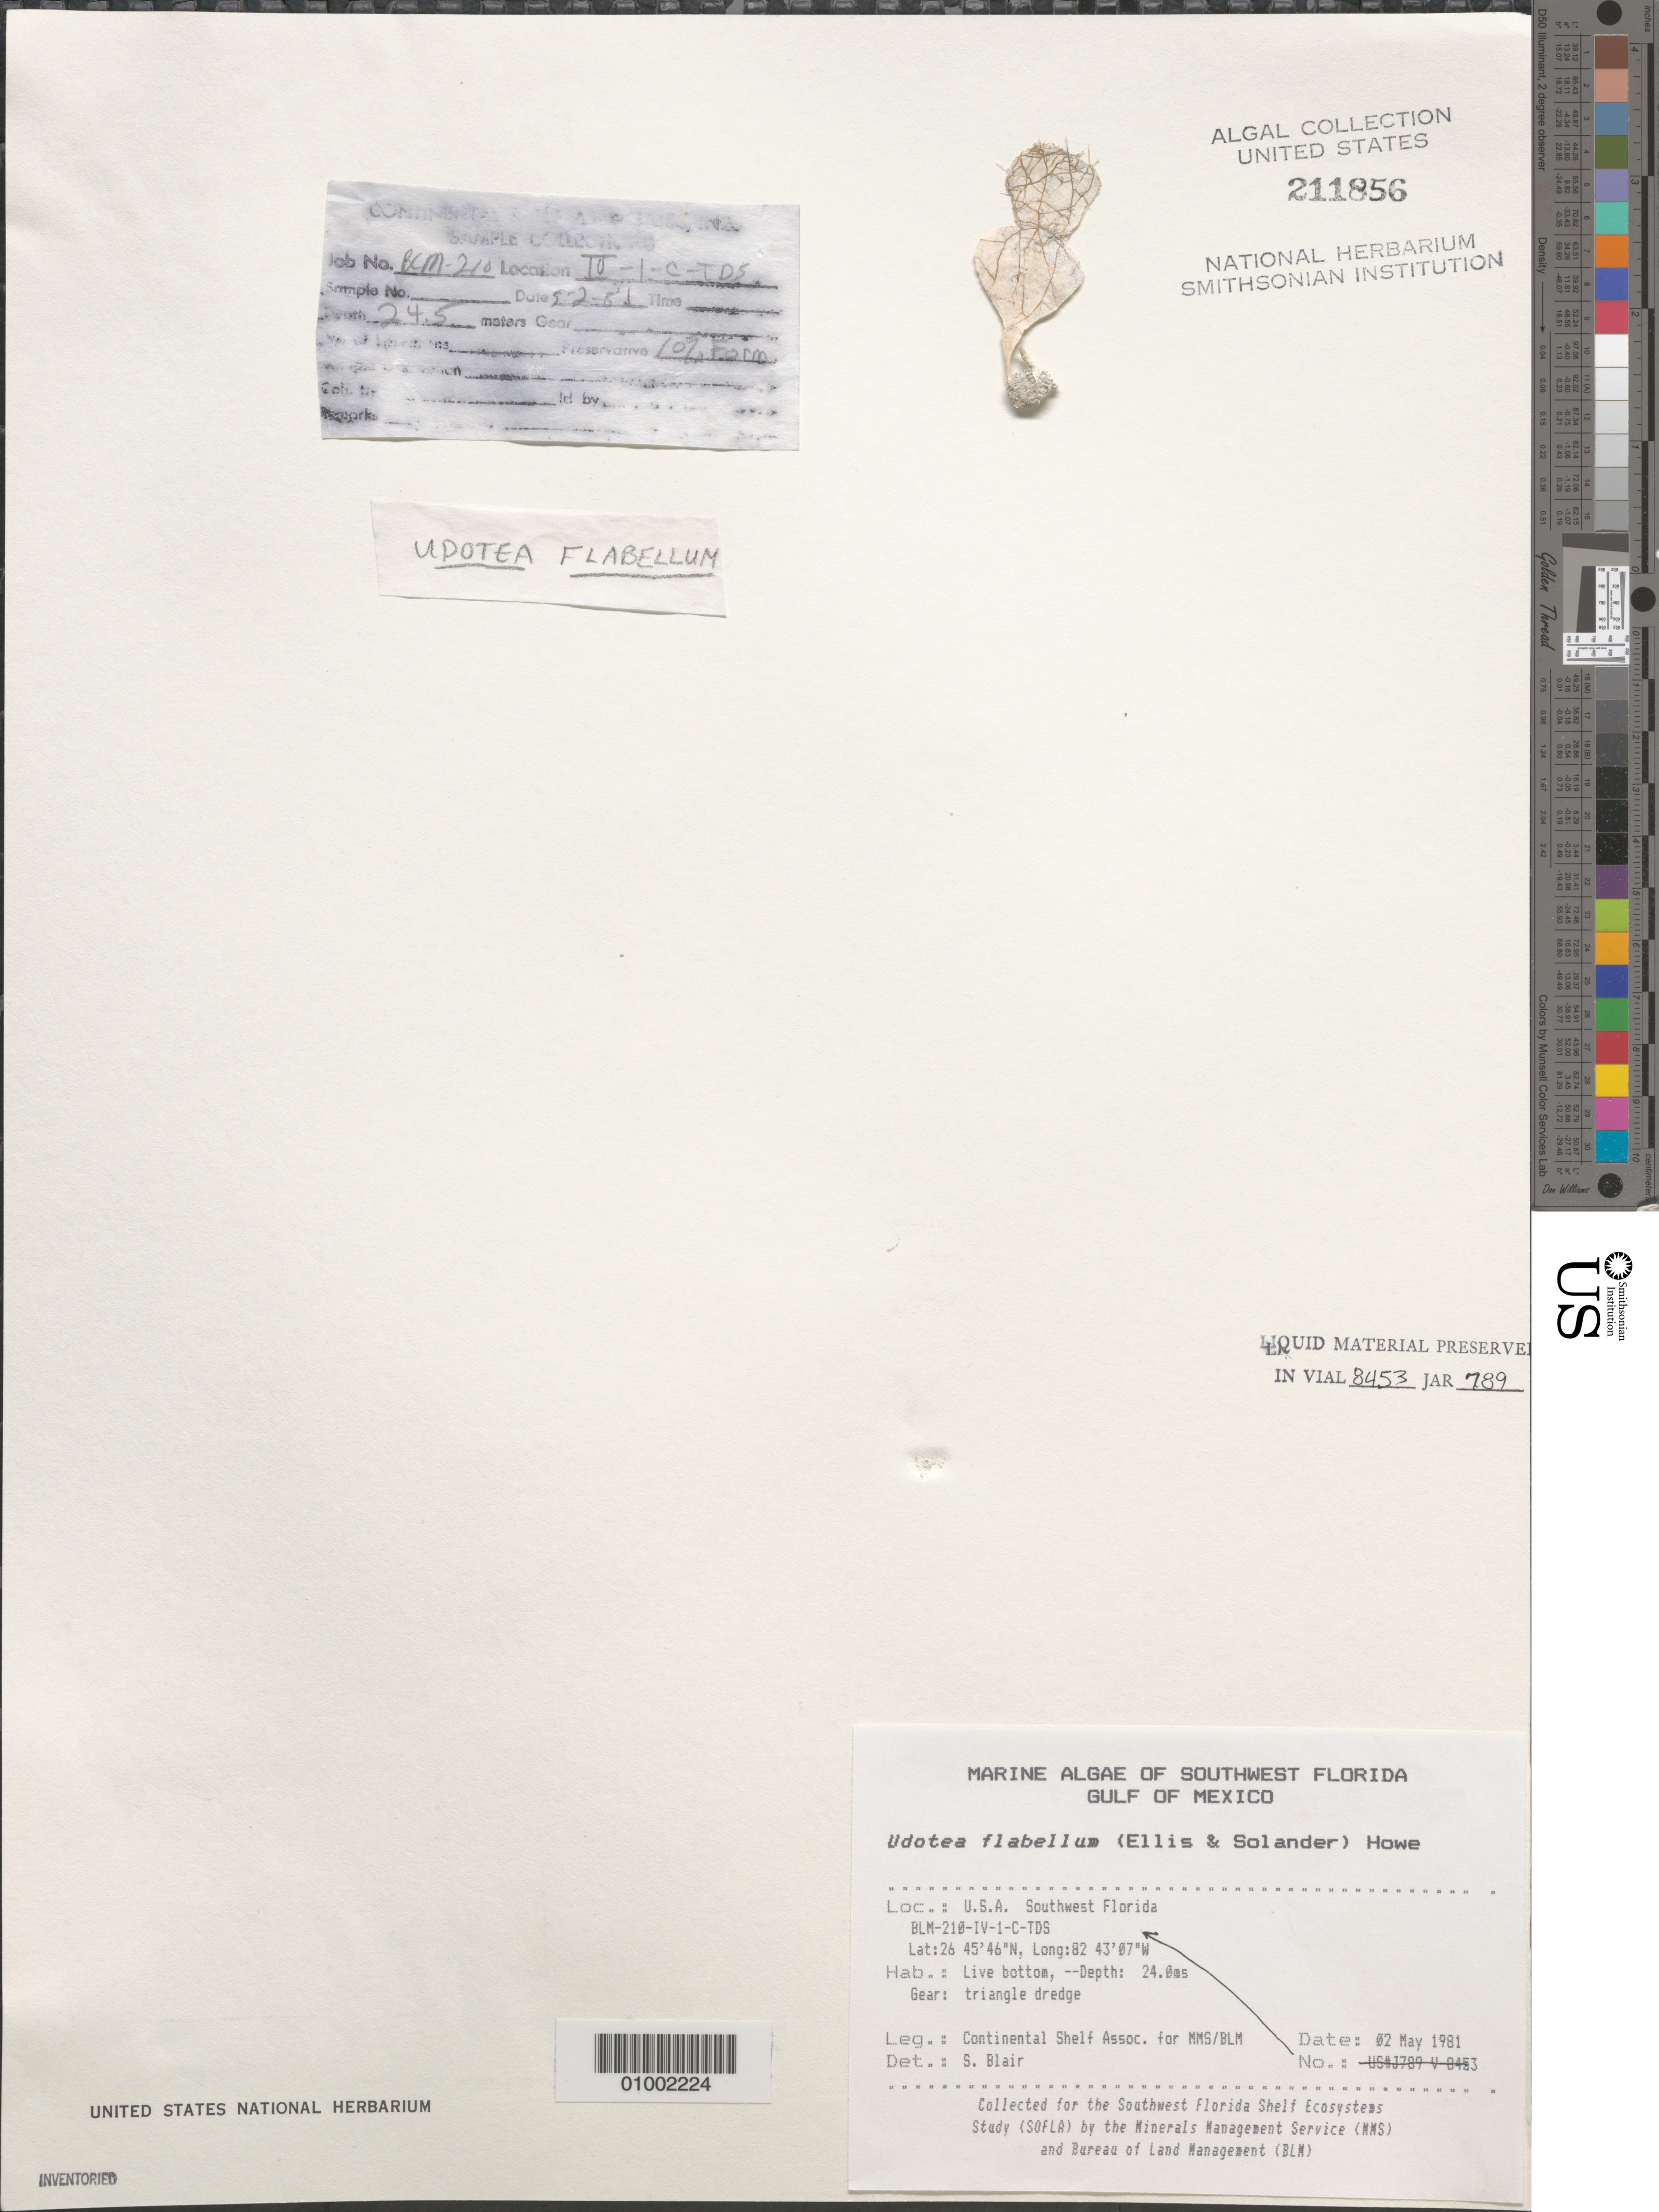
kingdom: Plantae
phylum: Chlorophyta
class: Ulvophyceae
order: Bryopsidales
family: Udoteaceae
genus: Udotea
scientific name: Udotea flabellum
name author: (J. Ellis & Sol.) M. Howe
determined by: Blair, S. M.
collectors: Continental Shelf Associates for the MMS/BLM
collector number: BLM-210-IV-1-C-TDS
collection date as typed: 02 May 1981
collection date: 1981-05-02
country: United States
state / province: Florida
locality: Gulf of Mexico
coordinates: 26 45'46"N, 82 43'07"W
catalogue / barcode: US 211856